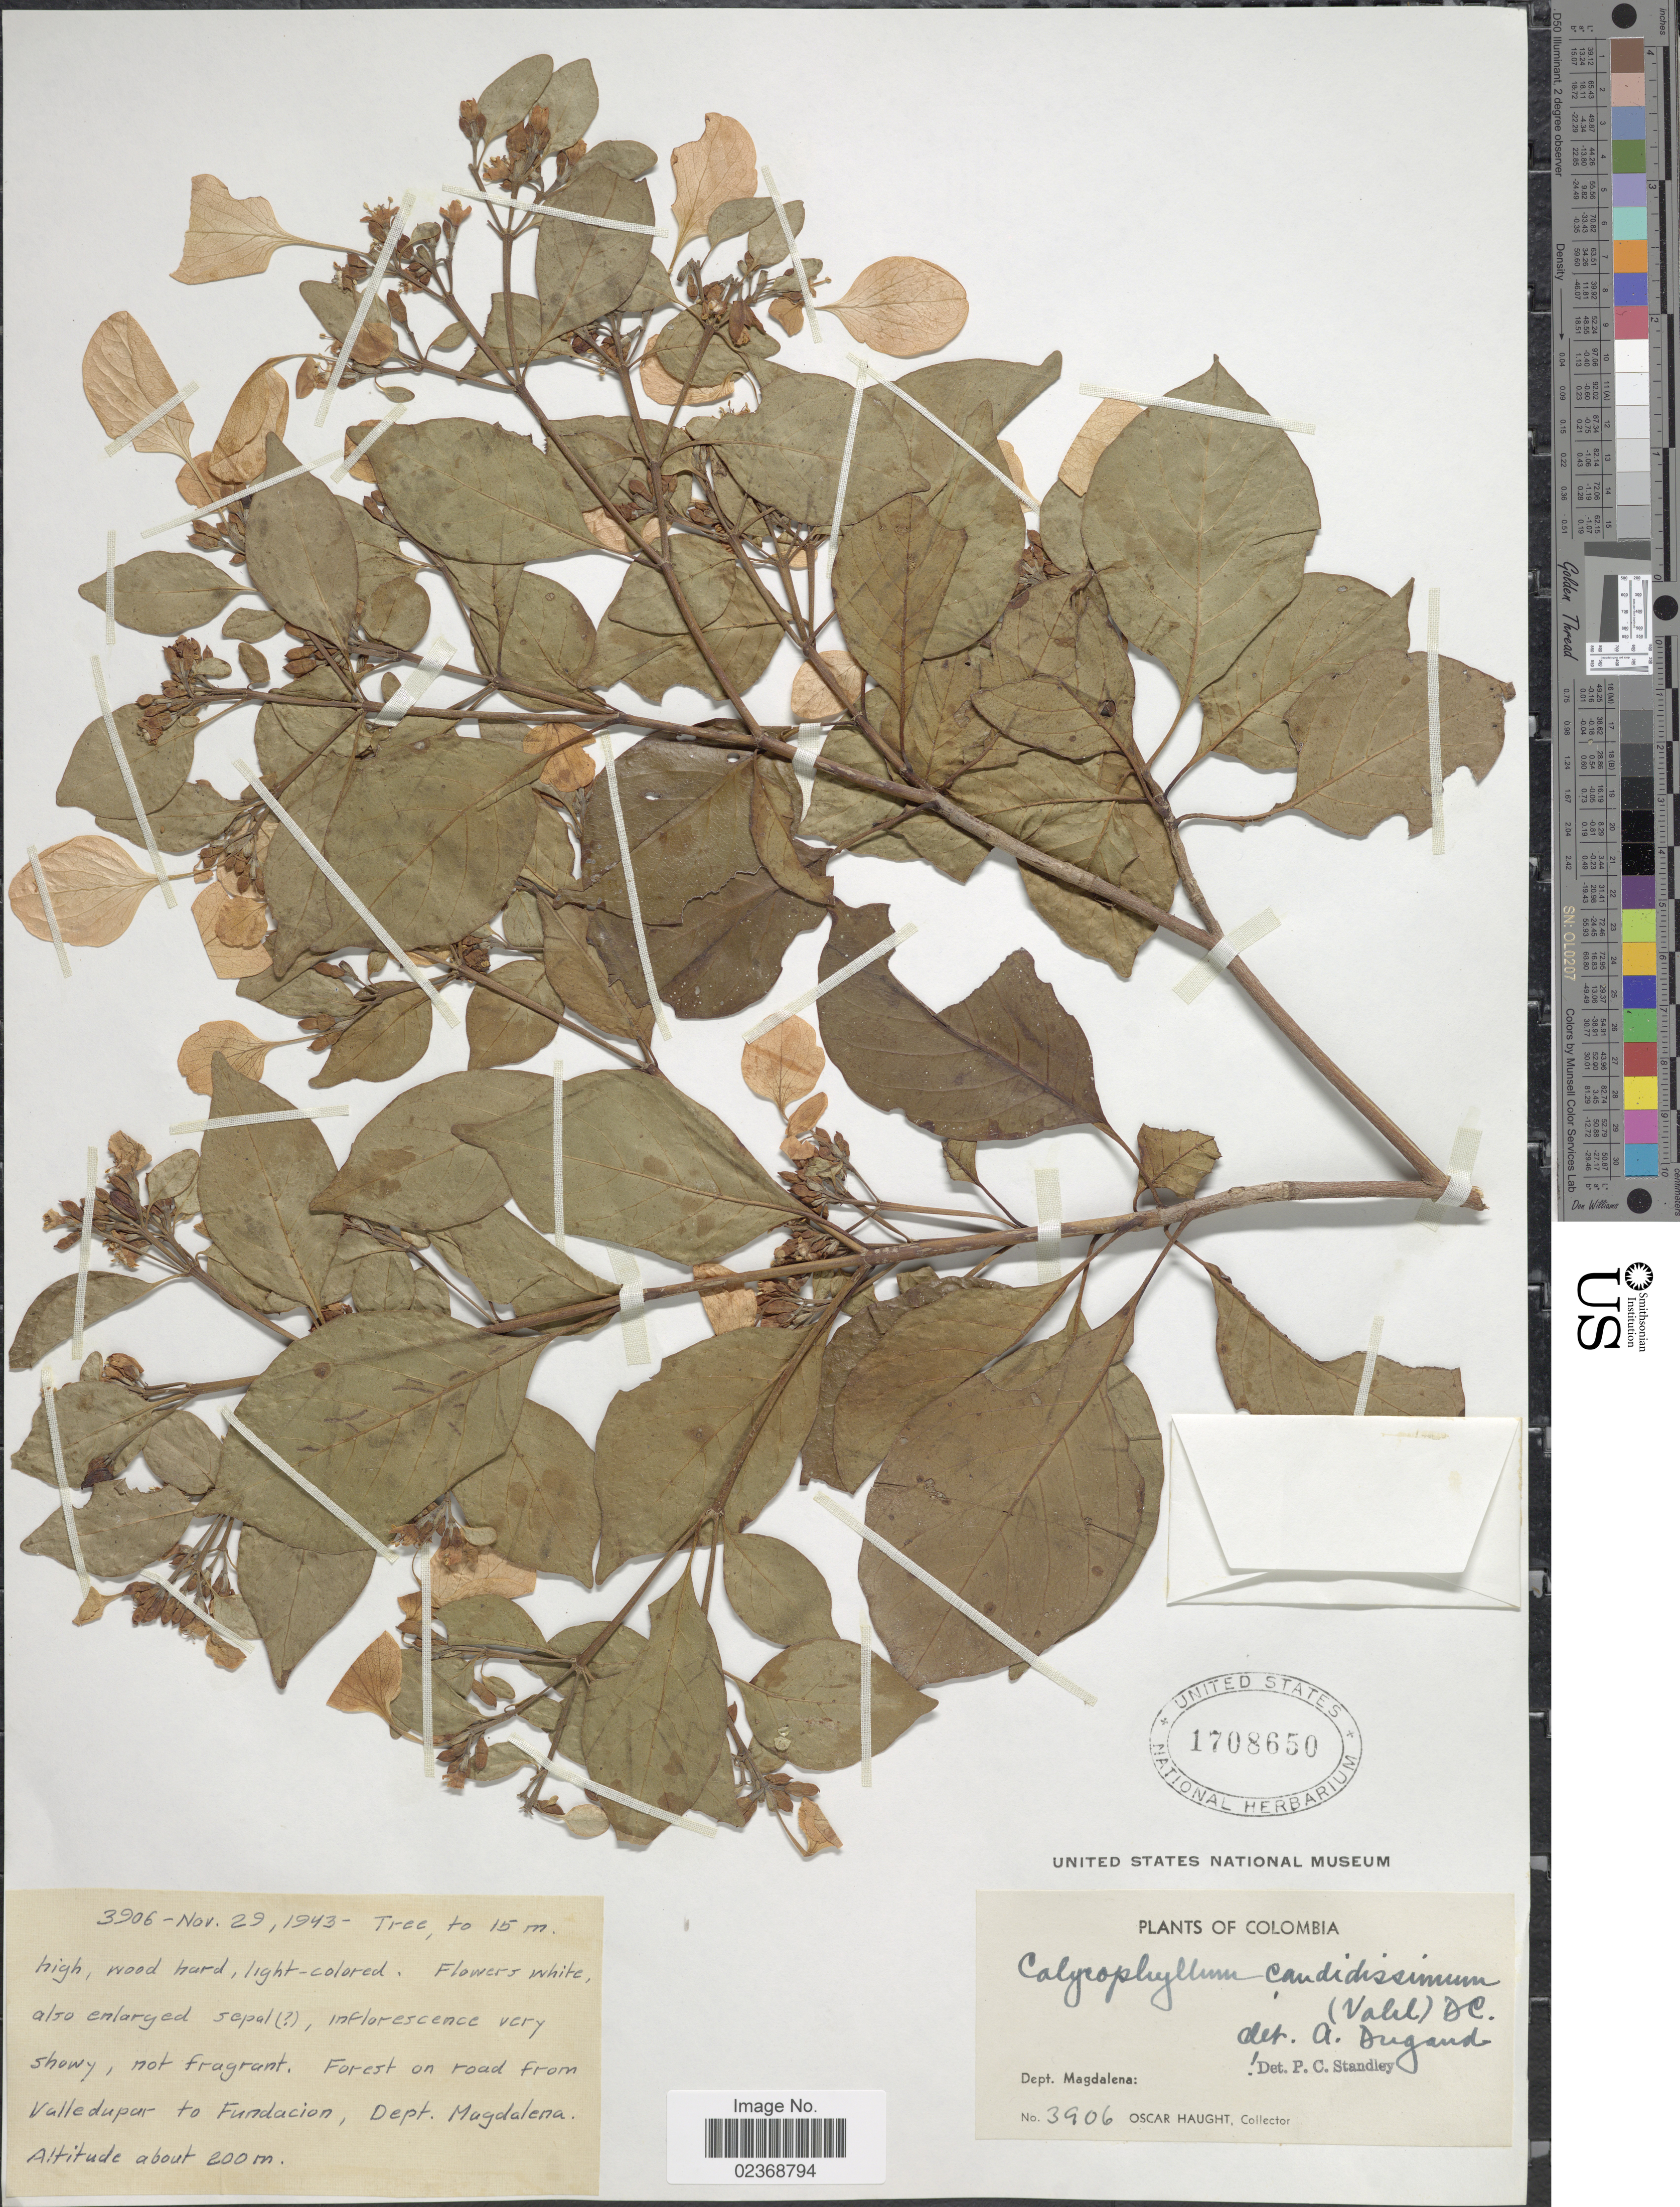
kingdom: Plantae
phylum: Tracheophyta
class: Magnoliopsida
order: Gentianales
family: Rubiaceae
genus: Calycophyllum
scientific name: Calycophyllum candidissimum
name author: (Vahl) DC.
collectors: O. Haught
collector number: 3906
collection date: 1943-11-29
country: Colombia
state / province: Magdalena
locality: Forest on road from Valledupar to Fundacion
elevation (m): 200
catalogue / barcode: US 1708650